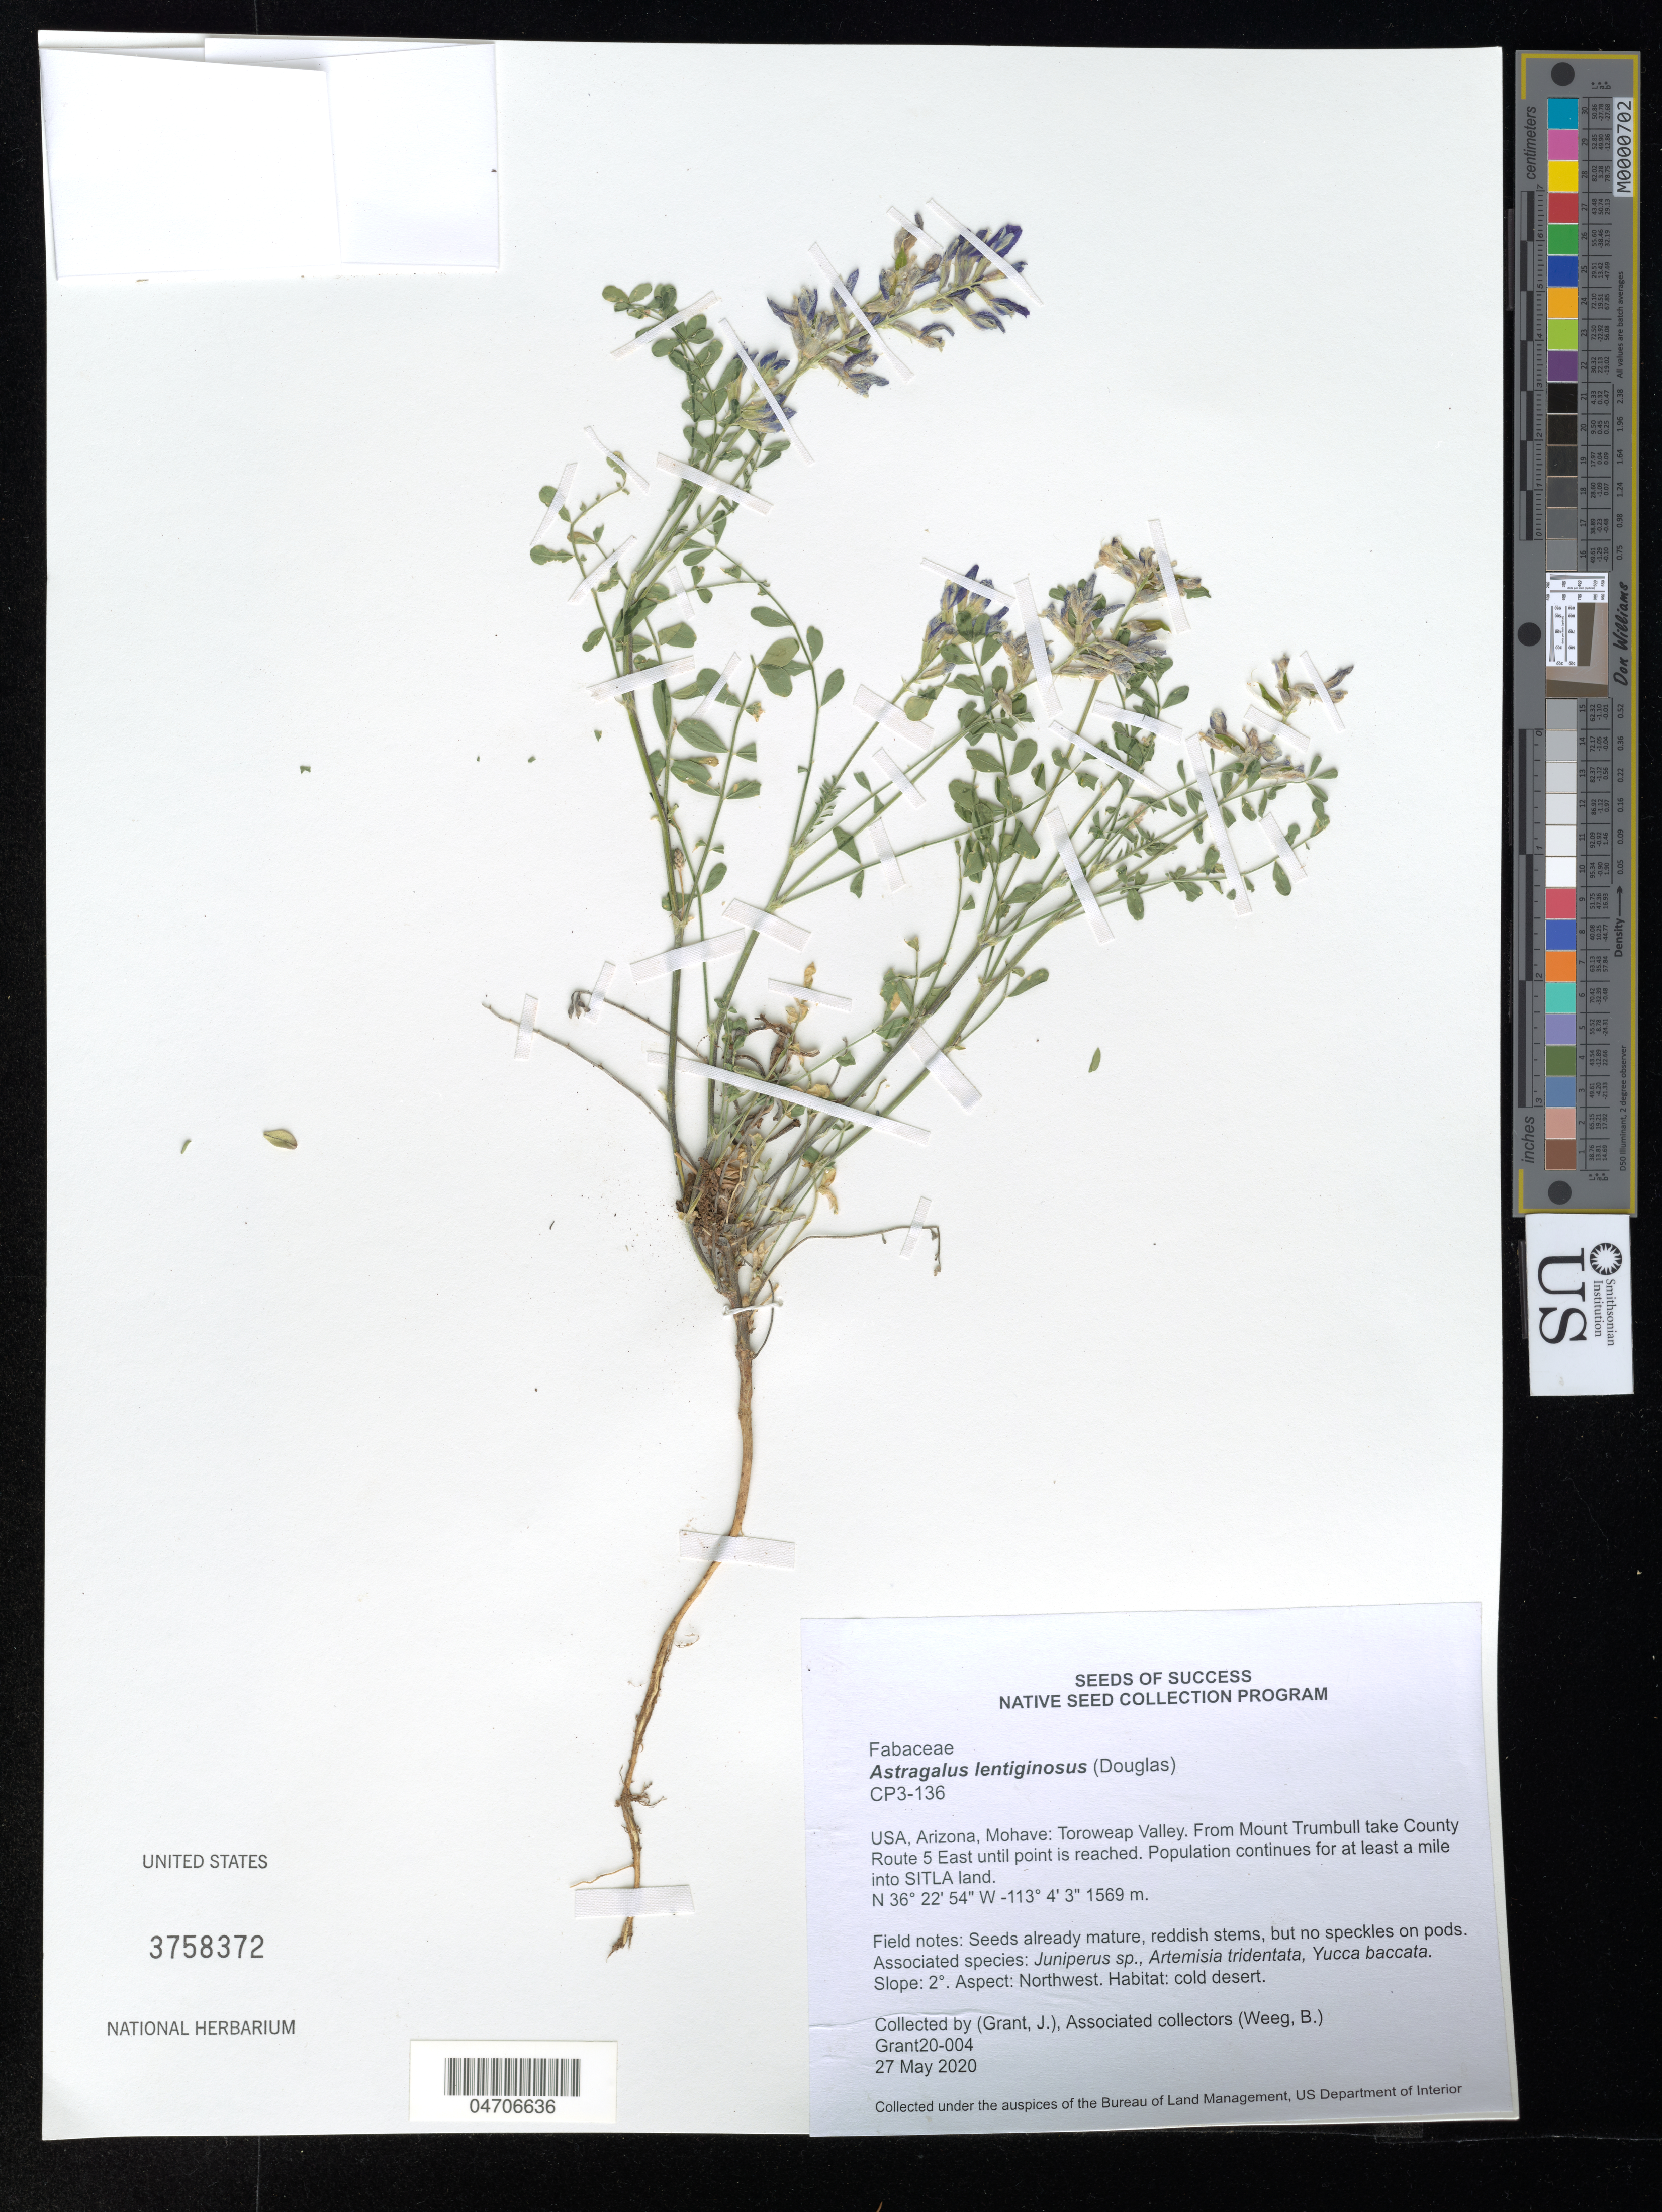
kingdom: Plantae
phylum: Tracheophyta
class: Magnoliopsida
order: Fabales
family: Fabaceae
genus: Astragalus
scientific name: Astragalus lentiginosus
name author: Douglas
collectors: J. Grant & B. Weeg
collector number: Grant20-004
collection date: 2020-05-27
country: United States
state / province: Arizona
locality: Mohave: Toroweap Valley. From Mount Trumbull take County Route 5 East until point is reached. Population continues for at least a mile into SITLA land.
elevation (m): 1569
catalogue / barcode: US 3758372